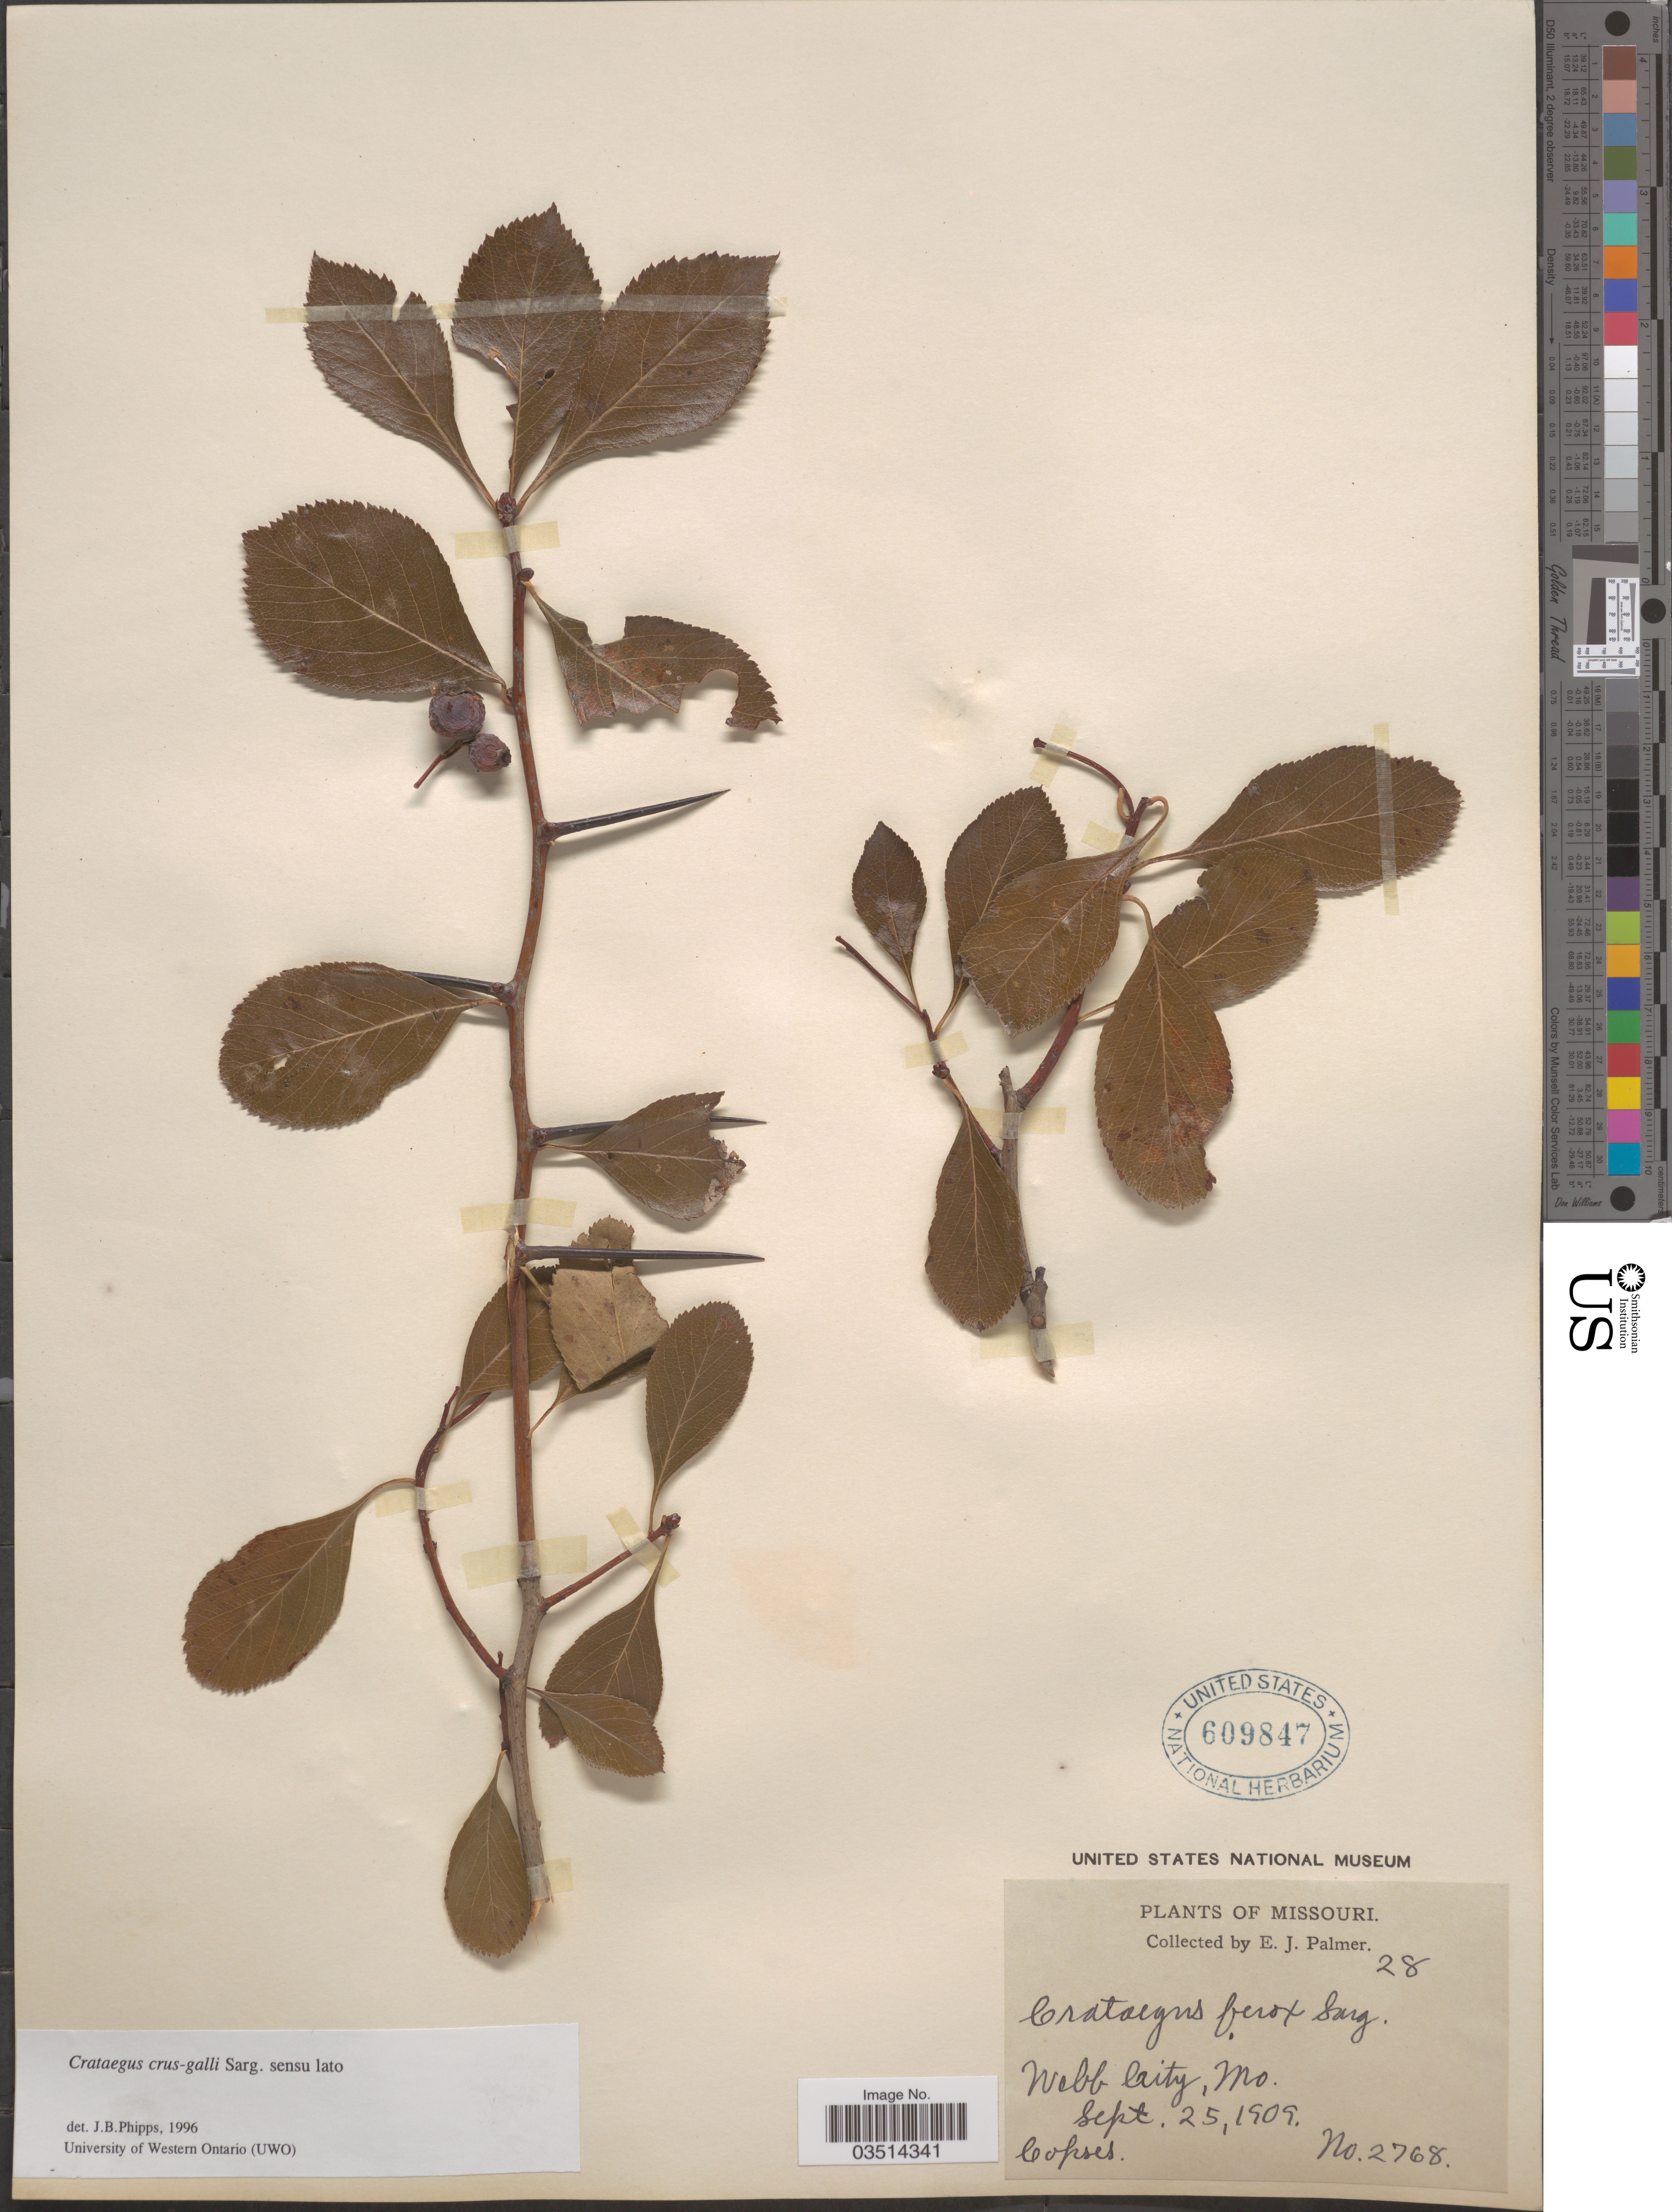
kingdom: Plantae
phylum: Tracheophyta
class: Magnoliopsida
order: Rosales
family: Rosaceae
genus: Crataegus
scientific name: Crataegus crus-galli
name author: L.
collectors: E. J. Palmer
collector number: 2768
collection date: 1909-09-25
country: United States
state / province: Missouri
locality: Webb City.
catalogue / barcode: US 609847